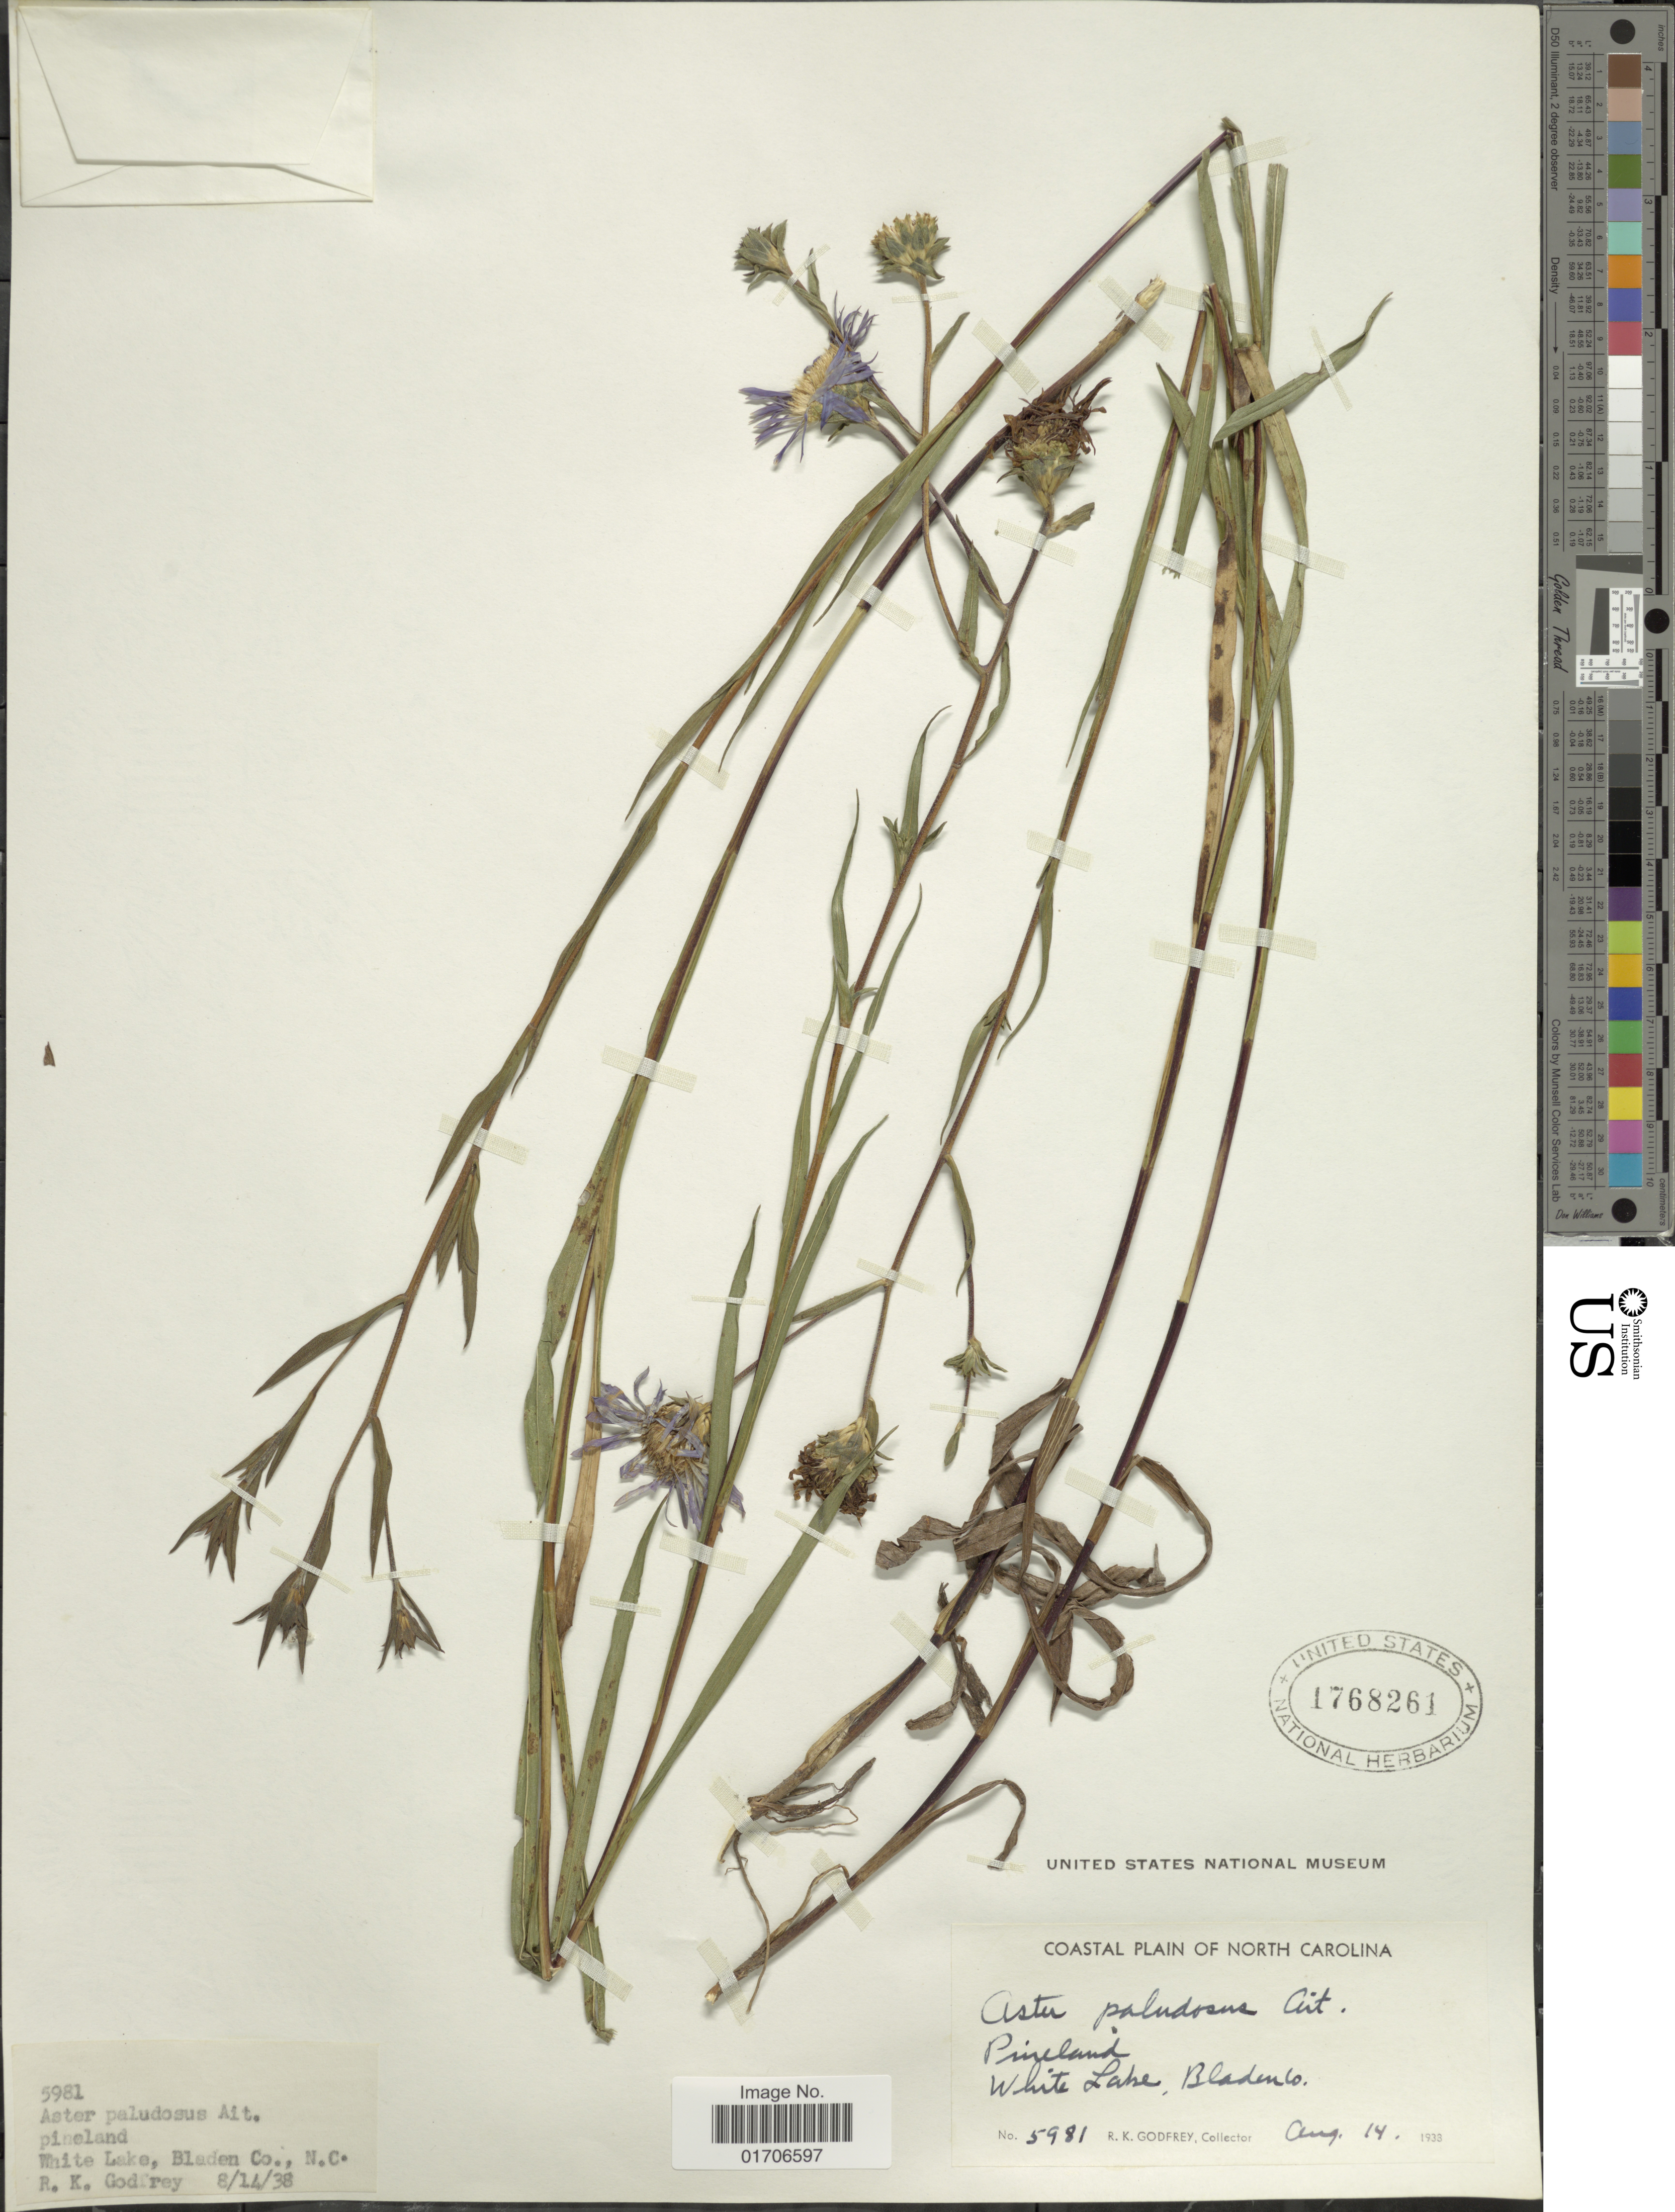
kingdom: Plantae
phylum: Tracheophyta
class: Magnoliopsida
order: Asterales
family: Asteraceae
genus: Eurybia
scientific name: Eurybia paludosa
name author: (Aiton) G.L. Nesom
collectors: R. K. Godfrey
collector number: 5981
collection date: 1938-08-14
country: United States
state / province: North Carolina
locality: Coastal Plain of North Carolina. Pineland. White Lake, Bladen Co., N.C.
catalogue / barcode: US 1768261